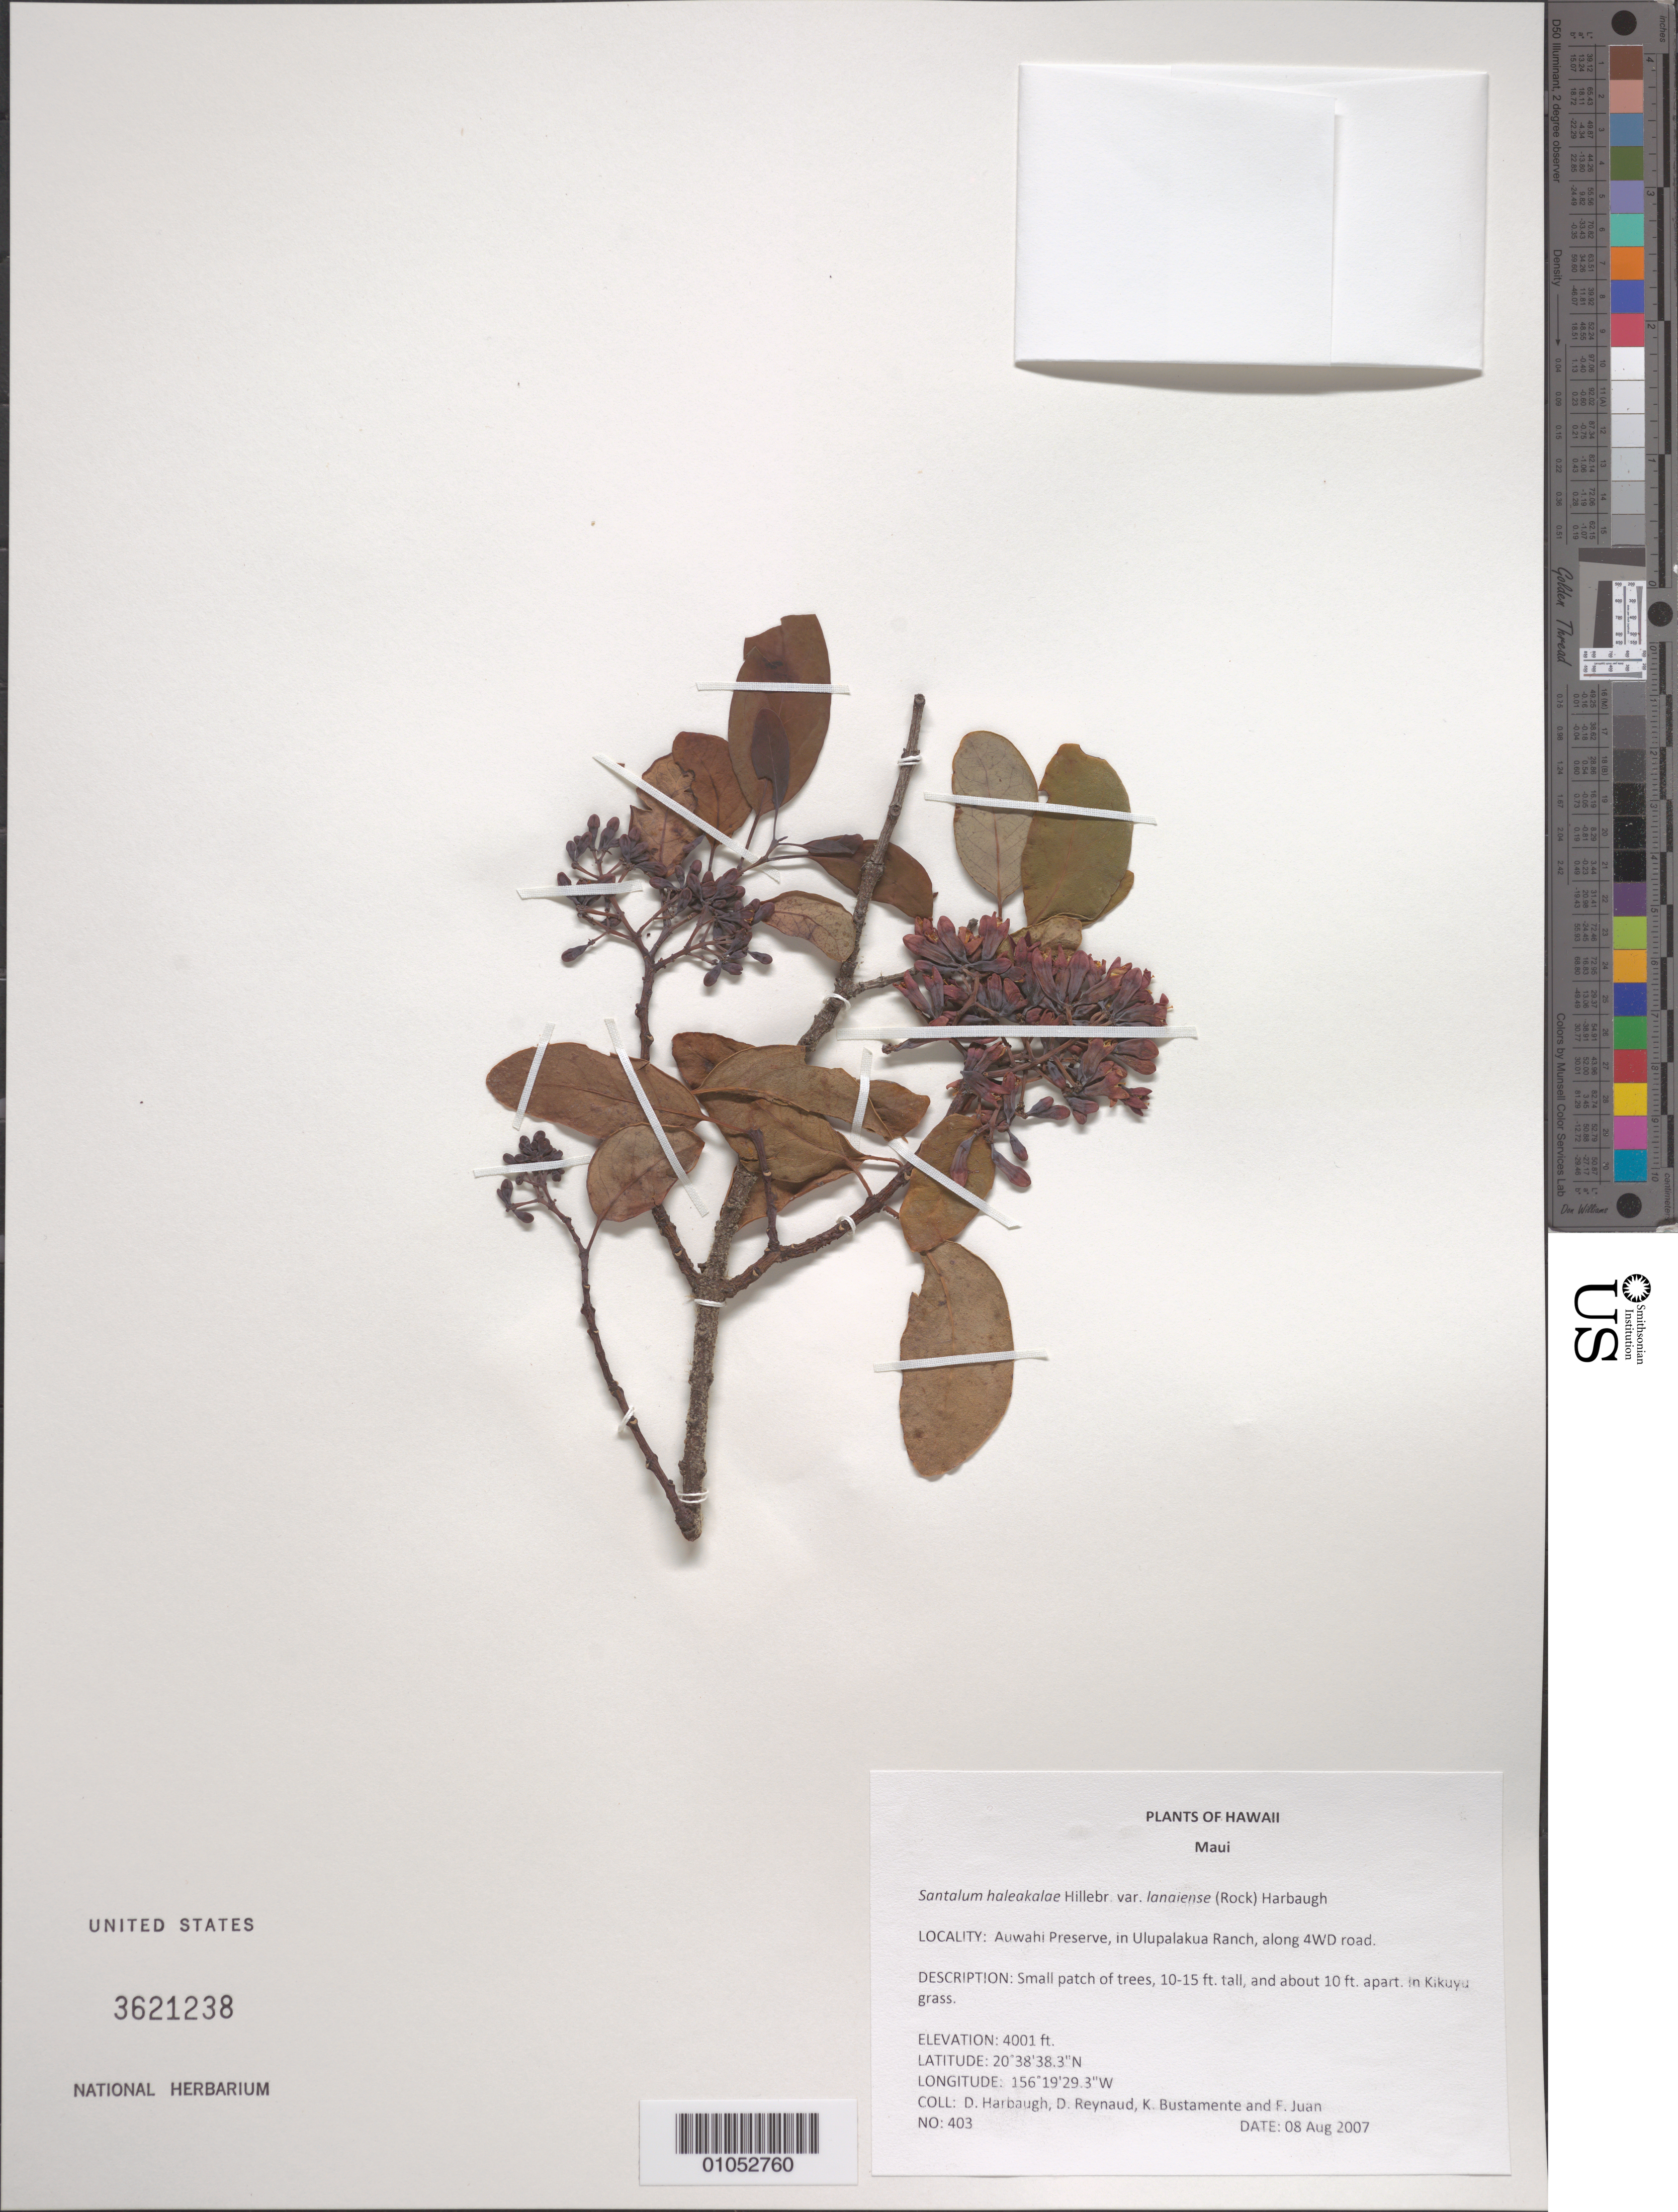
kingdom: Plantae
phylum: Tracheophyta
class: Magnoliopsida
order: Santalales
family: Santalaceae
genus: Santalum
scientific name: Santalum haleakalae var. lanaiense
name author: (Rock) Harbaugh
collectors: D. Harbaugh, D. Reynaud, K. M. Bustamente & F. Juan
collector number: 403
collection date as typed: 8 Aug 2007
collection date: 2007-08-08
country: United States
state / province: Hawaii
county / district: Maui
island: Maui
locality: Auwahi Preserve, in Ulupalakua Ranch, along 4WD road.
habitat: Kikuyu grass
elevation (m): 1220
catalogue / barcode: US 3621238